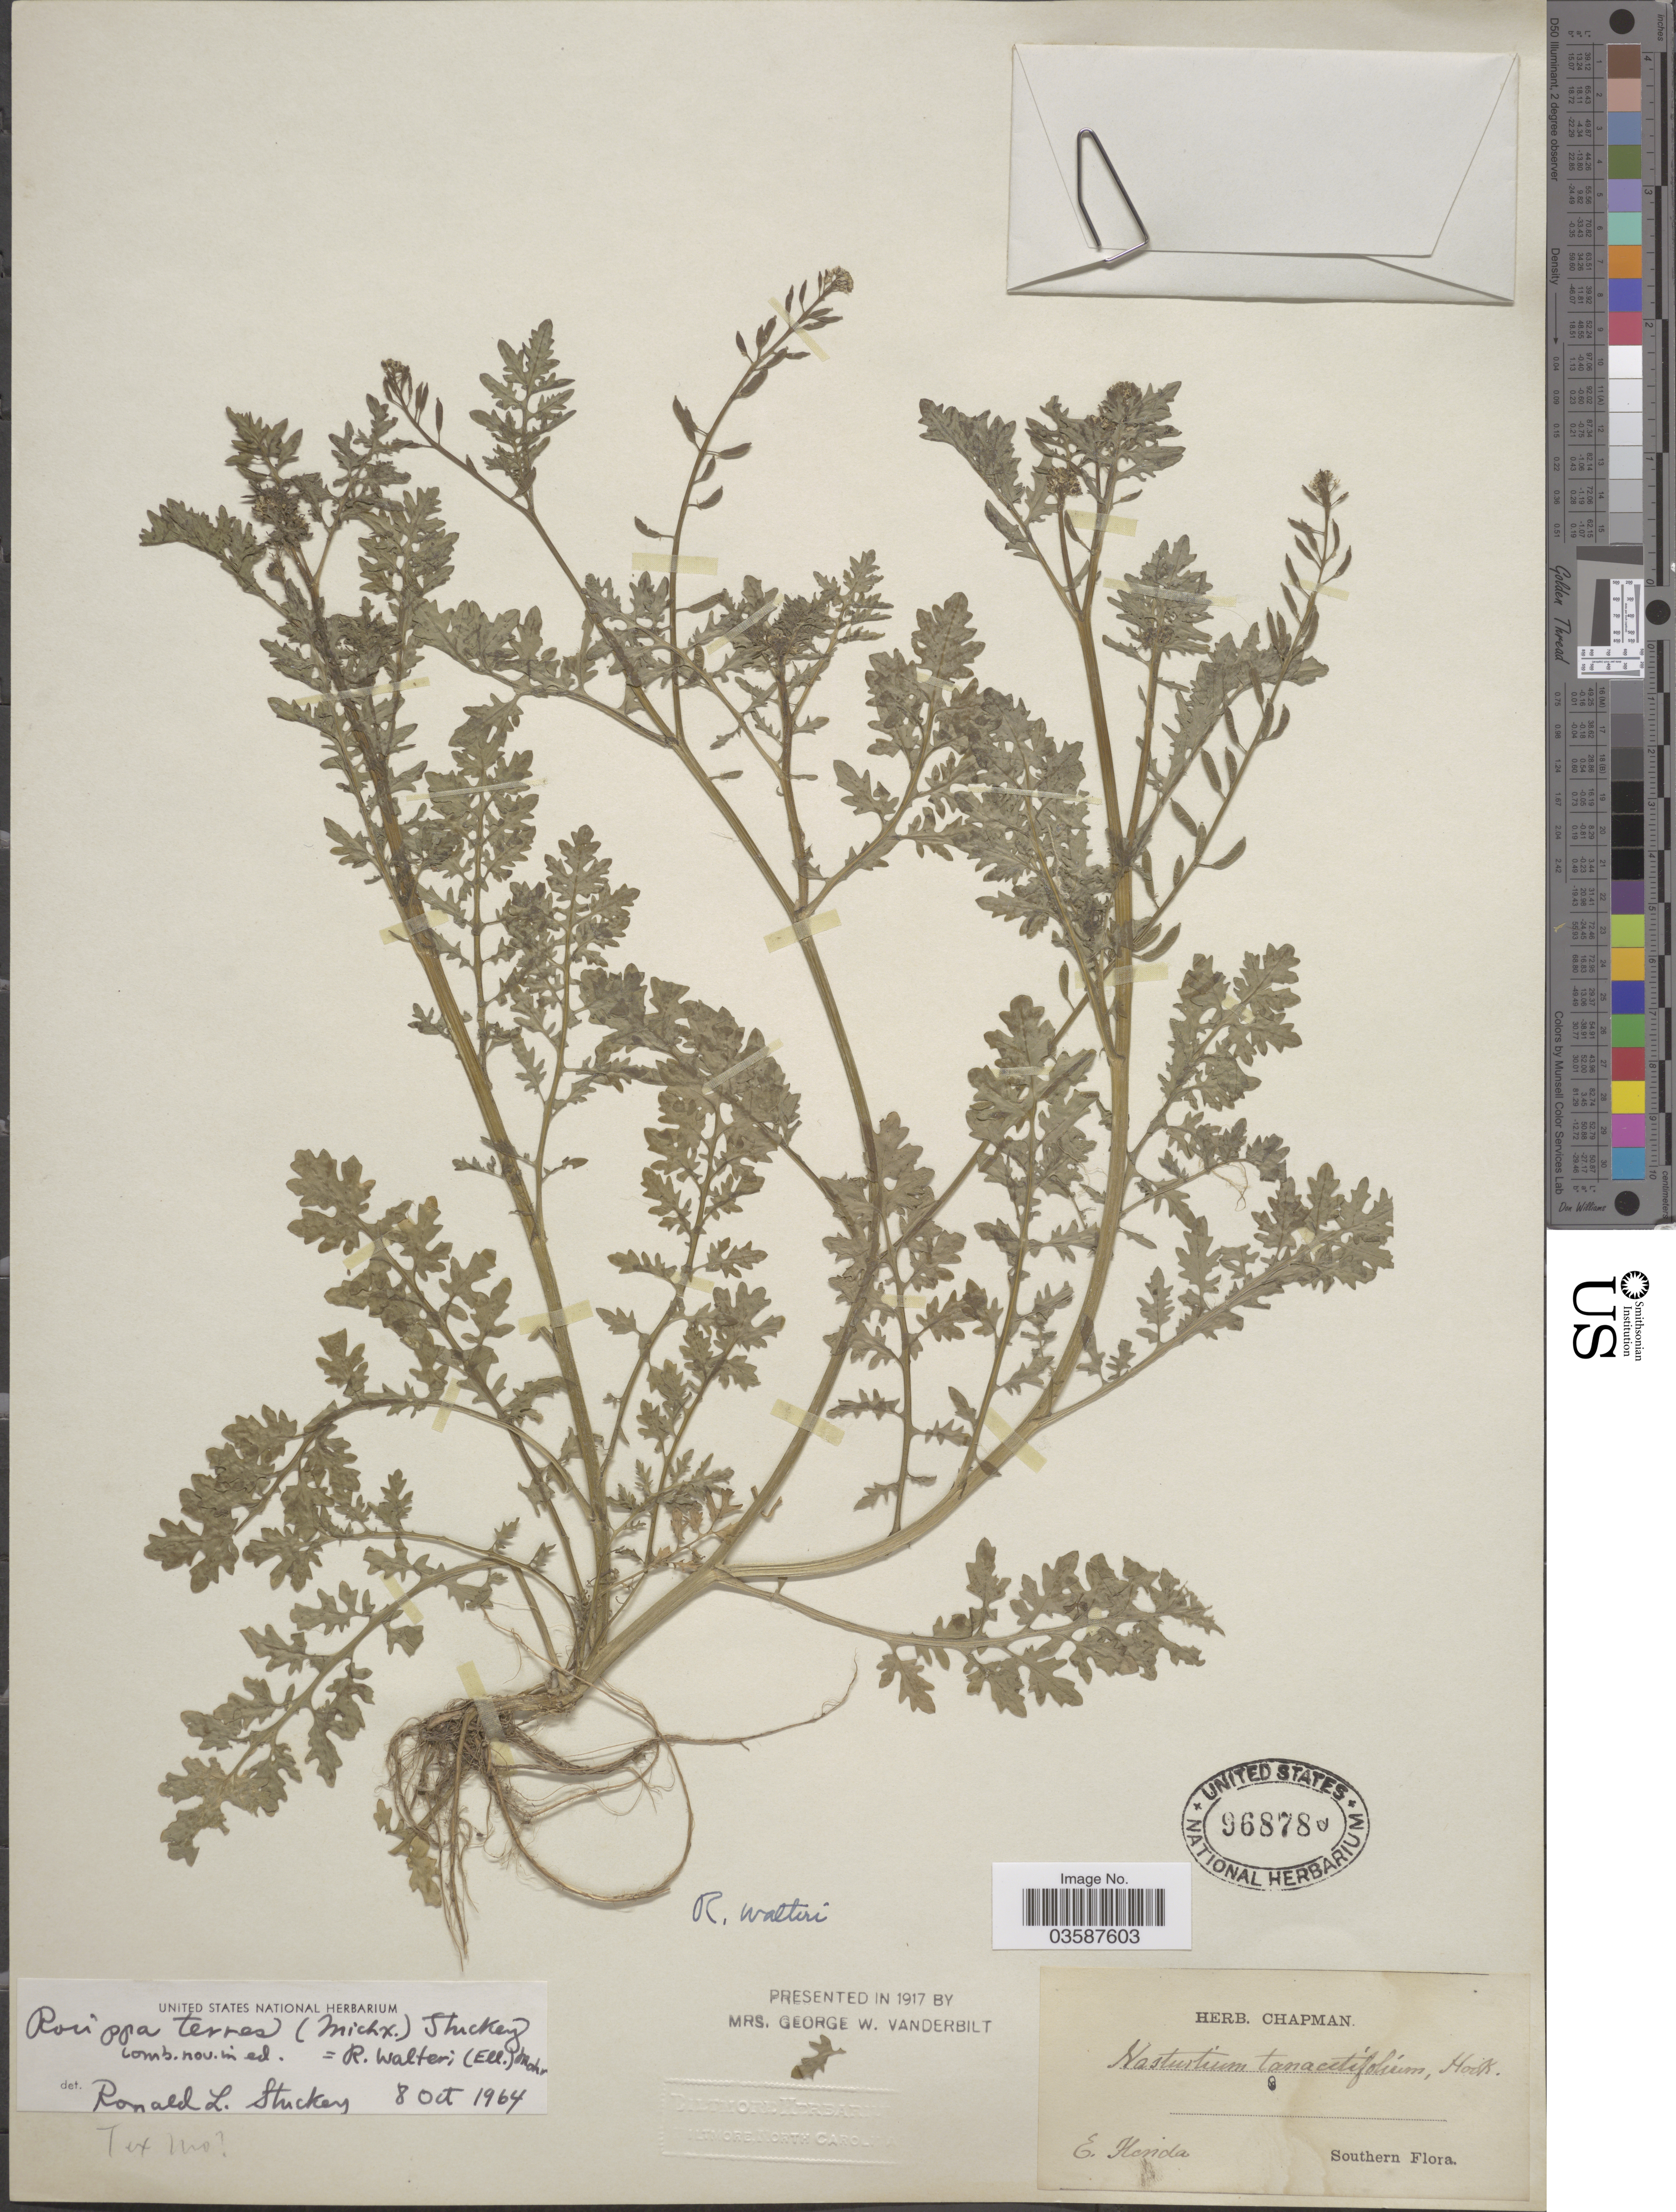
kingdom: Plantae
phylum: Tracheophyta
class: Magnoliopsida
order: Brassicales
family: Brassicaceae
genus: Rorippa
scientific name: Rorippa teres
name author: (Michx.) Stuckey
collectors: ex herb. Chapman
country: United States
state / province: Florida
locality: E. Florida. Southern.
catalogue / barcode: US 968780